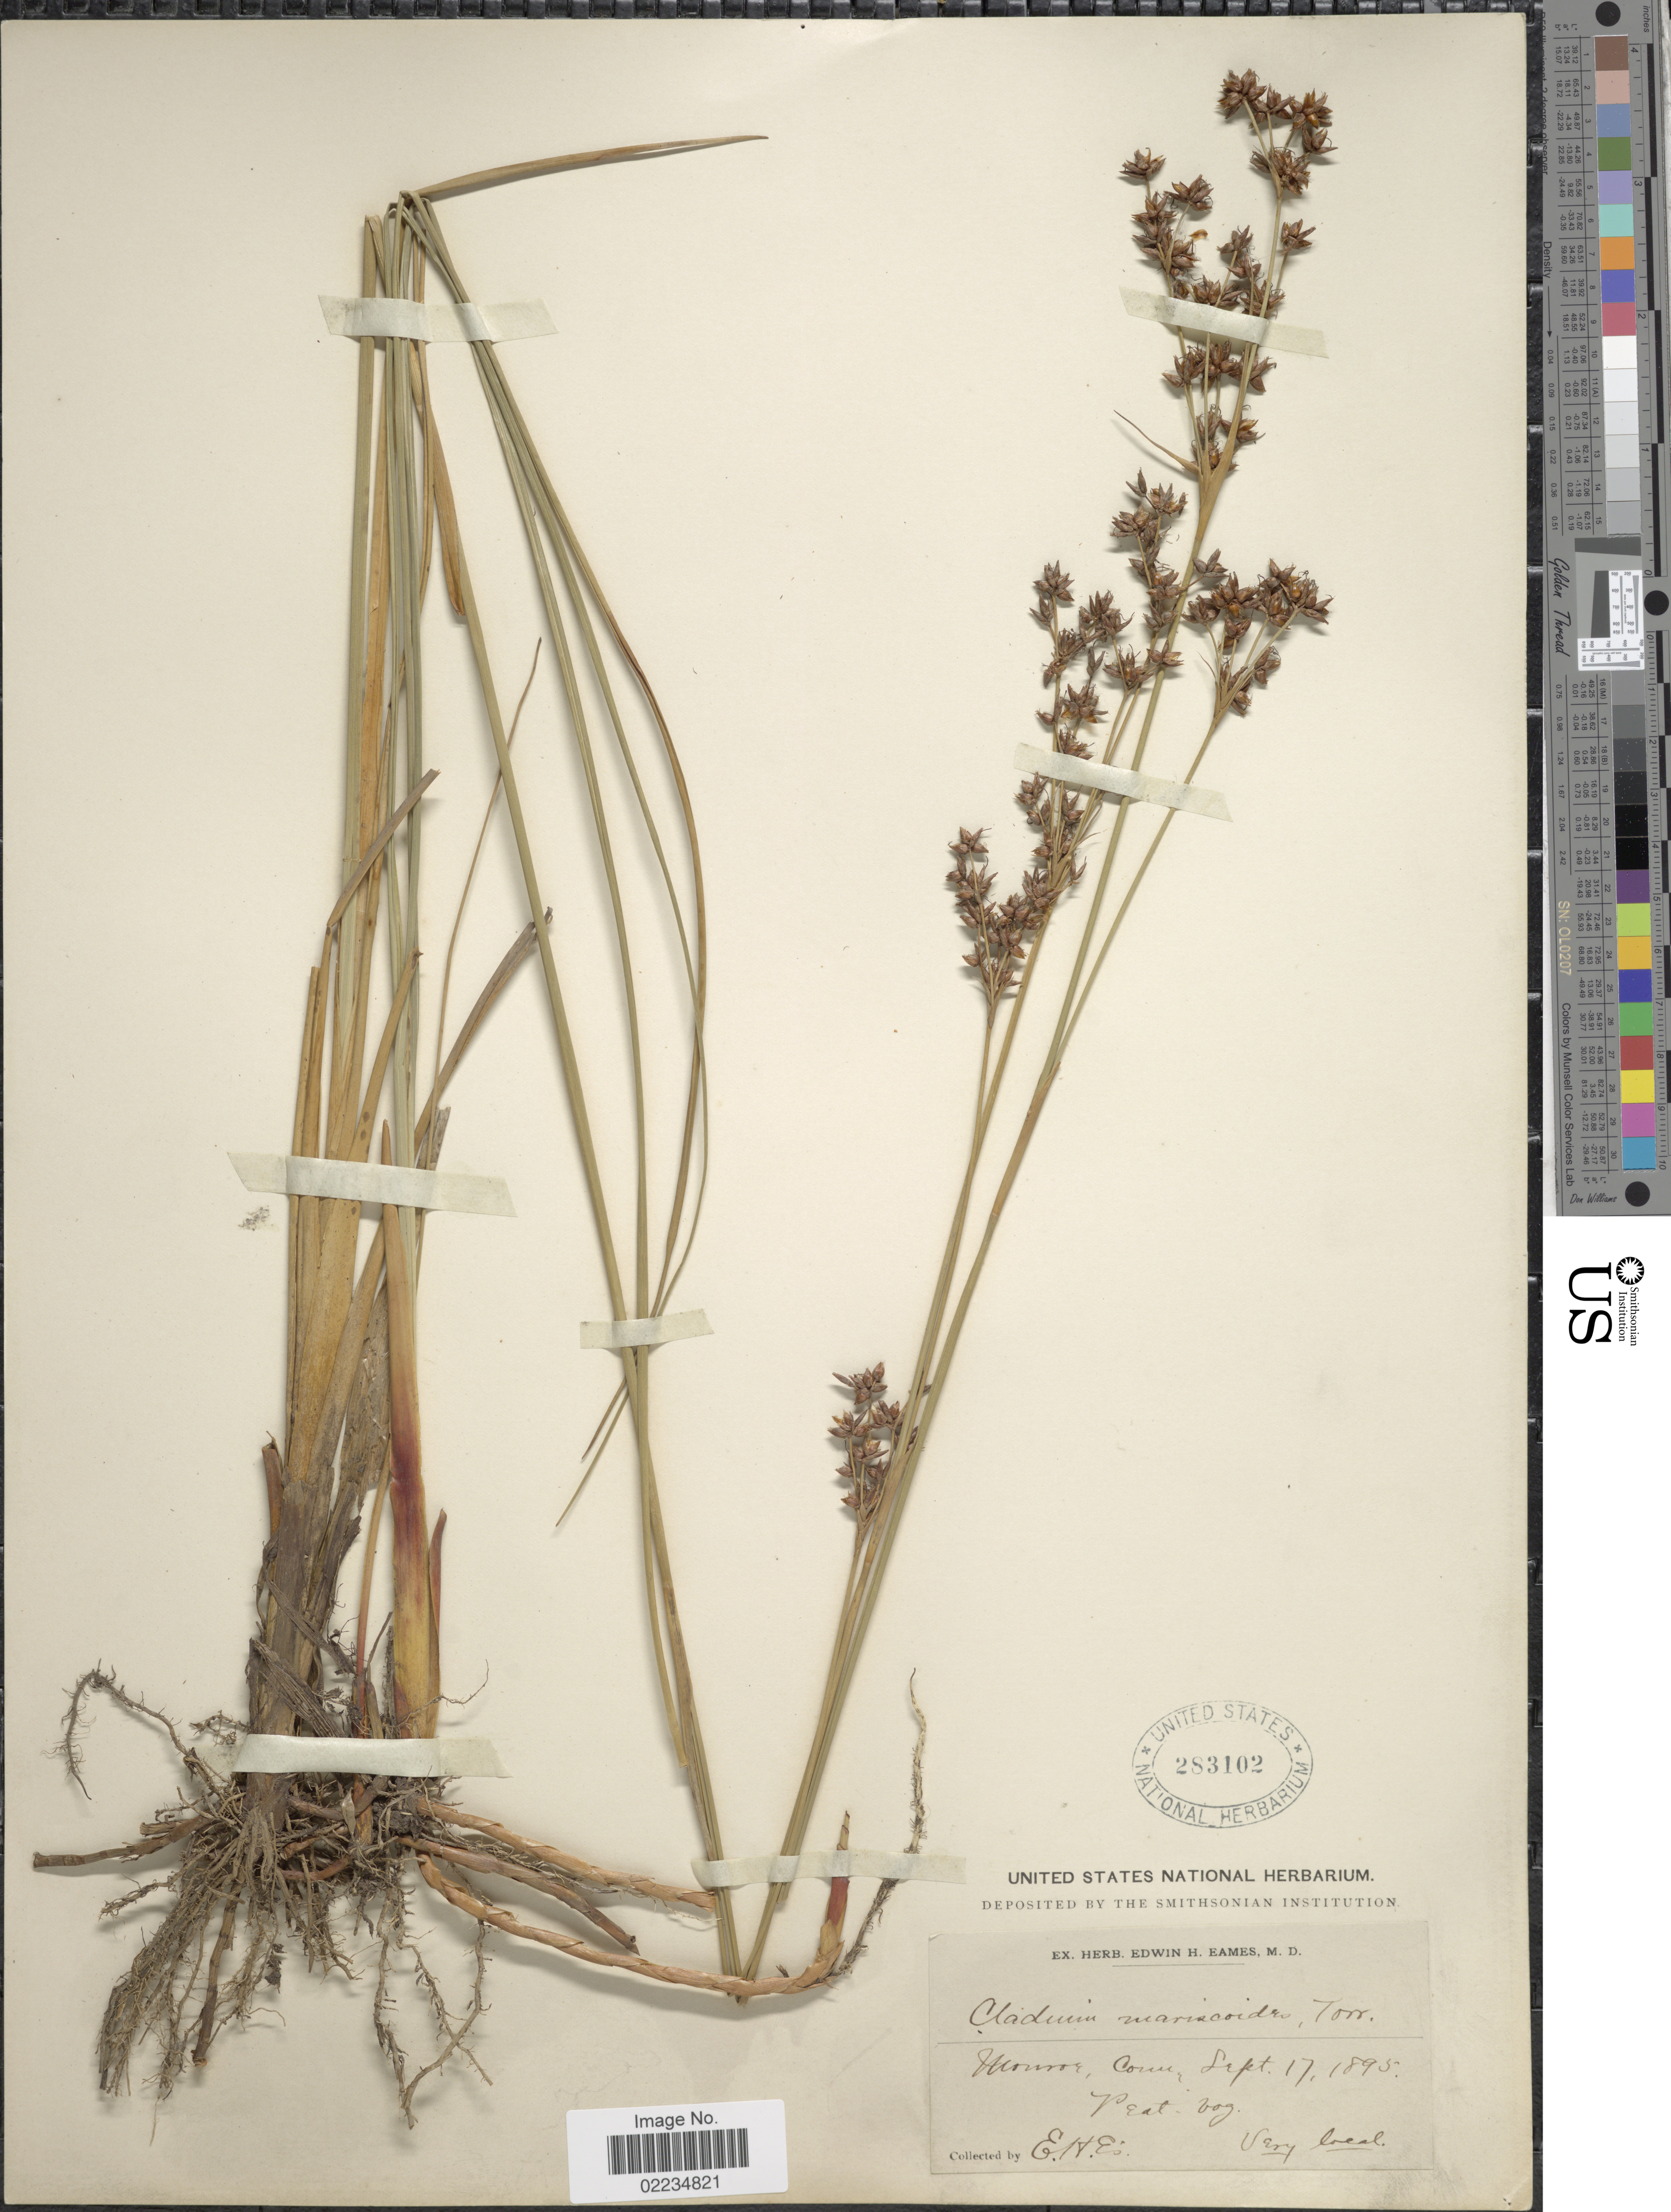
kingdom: Plantae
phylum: Tracheophyta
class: Liliopsida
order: Poales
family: Cyperaceae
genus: Cladium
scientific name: Cladium mariscoides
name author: (Muhl.) Torr.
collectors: E. H. Eames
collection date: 1895-09-17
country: United States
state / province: Connecticut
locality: Monroe, Conn.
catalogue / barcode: US 283102